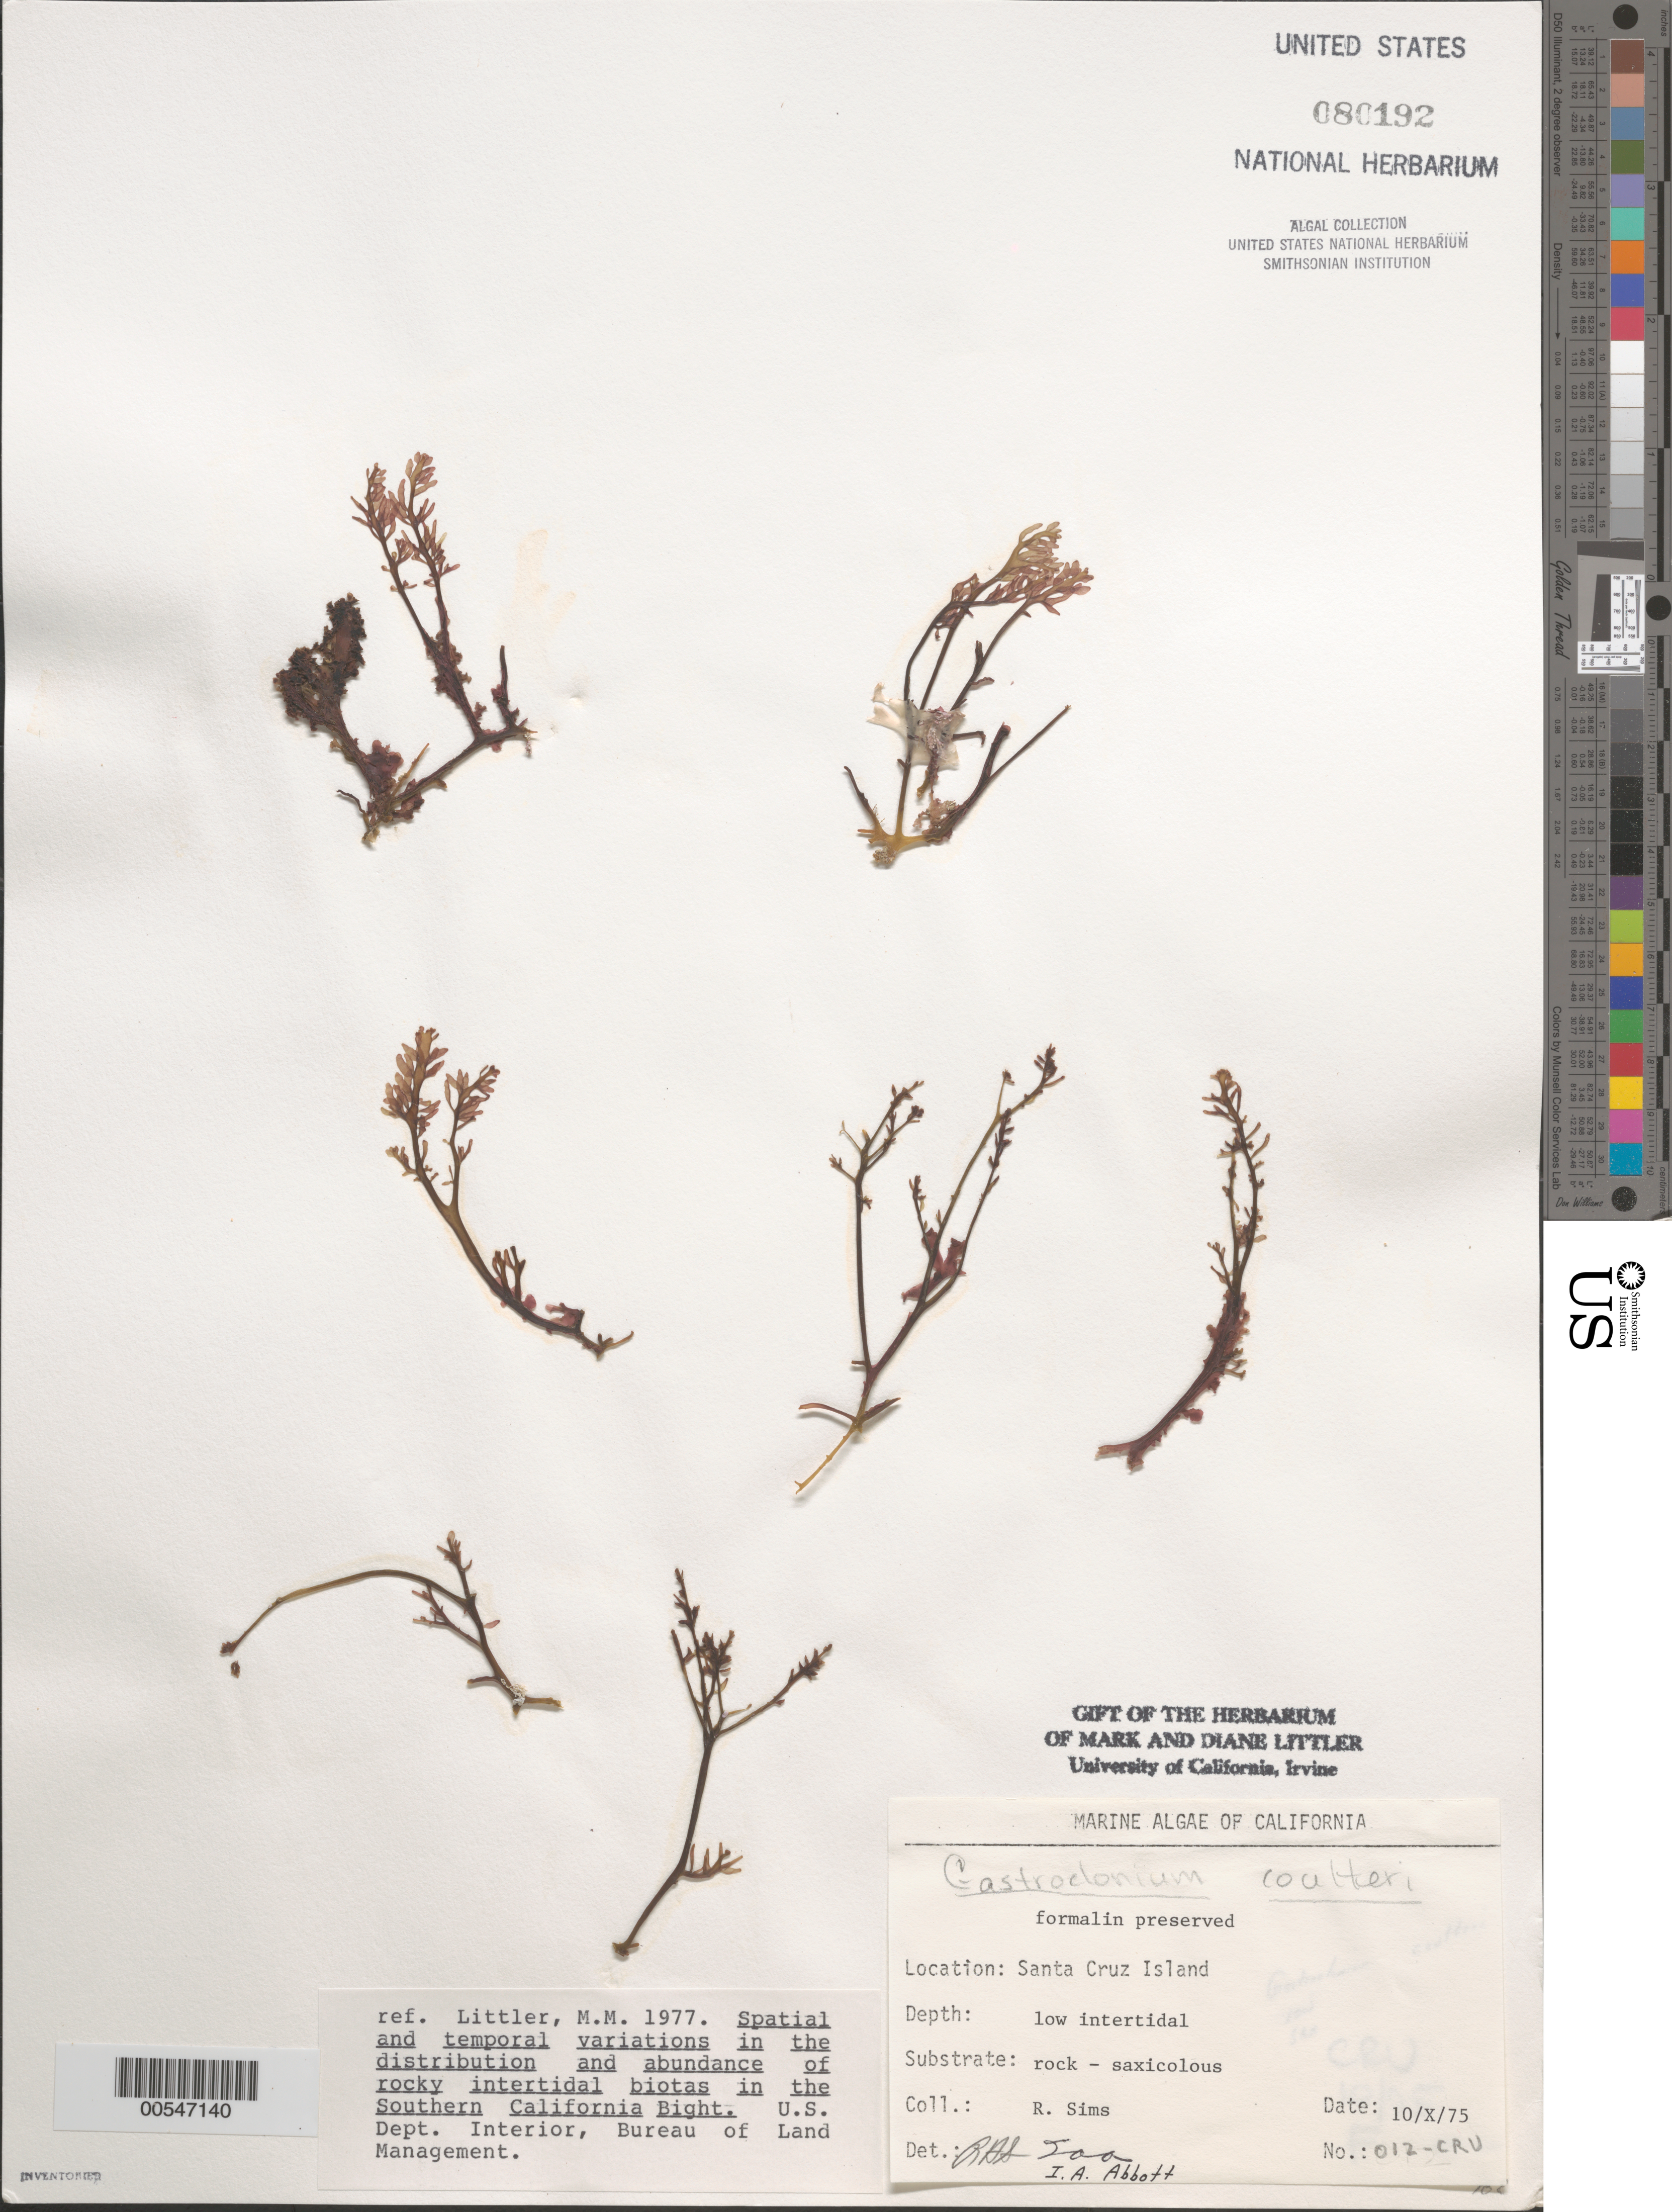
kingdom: Plantae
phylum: Rhodophyta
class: Florideophyceae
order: Rhodymeniales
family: Champiaceae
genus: Neogastroclonium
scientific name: Neogastroclonium subarticulatum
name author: (Turner) L. Le Gall et al.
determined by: Algae name updating Project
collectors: R. H. Sims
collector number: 012-cru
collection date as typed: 10 Oct 1975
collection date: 1975-10-10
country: United States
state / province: California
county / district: Santa Barbara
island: Santa Cruz Island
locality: Willows Anchorage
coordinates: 33 57'38"N, 119 45'18"W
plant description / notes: BLM-SOCALBIGHT Rocky Intertidal Survey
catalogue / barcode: US 80192